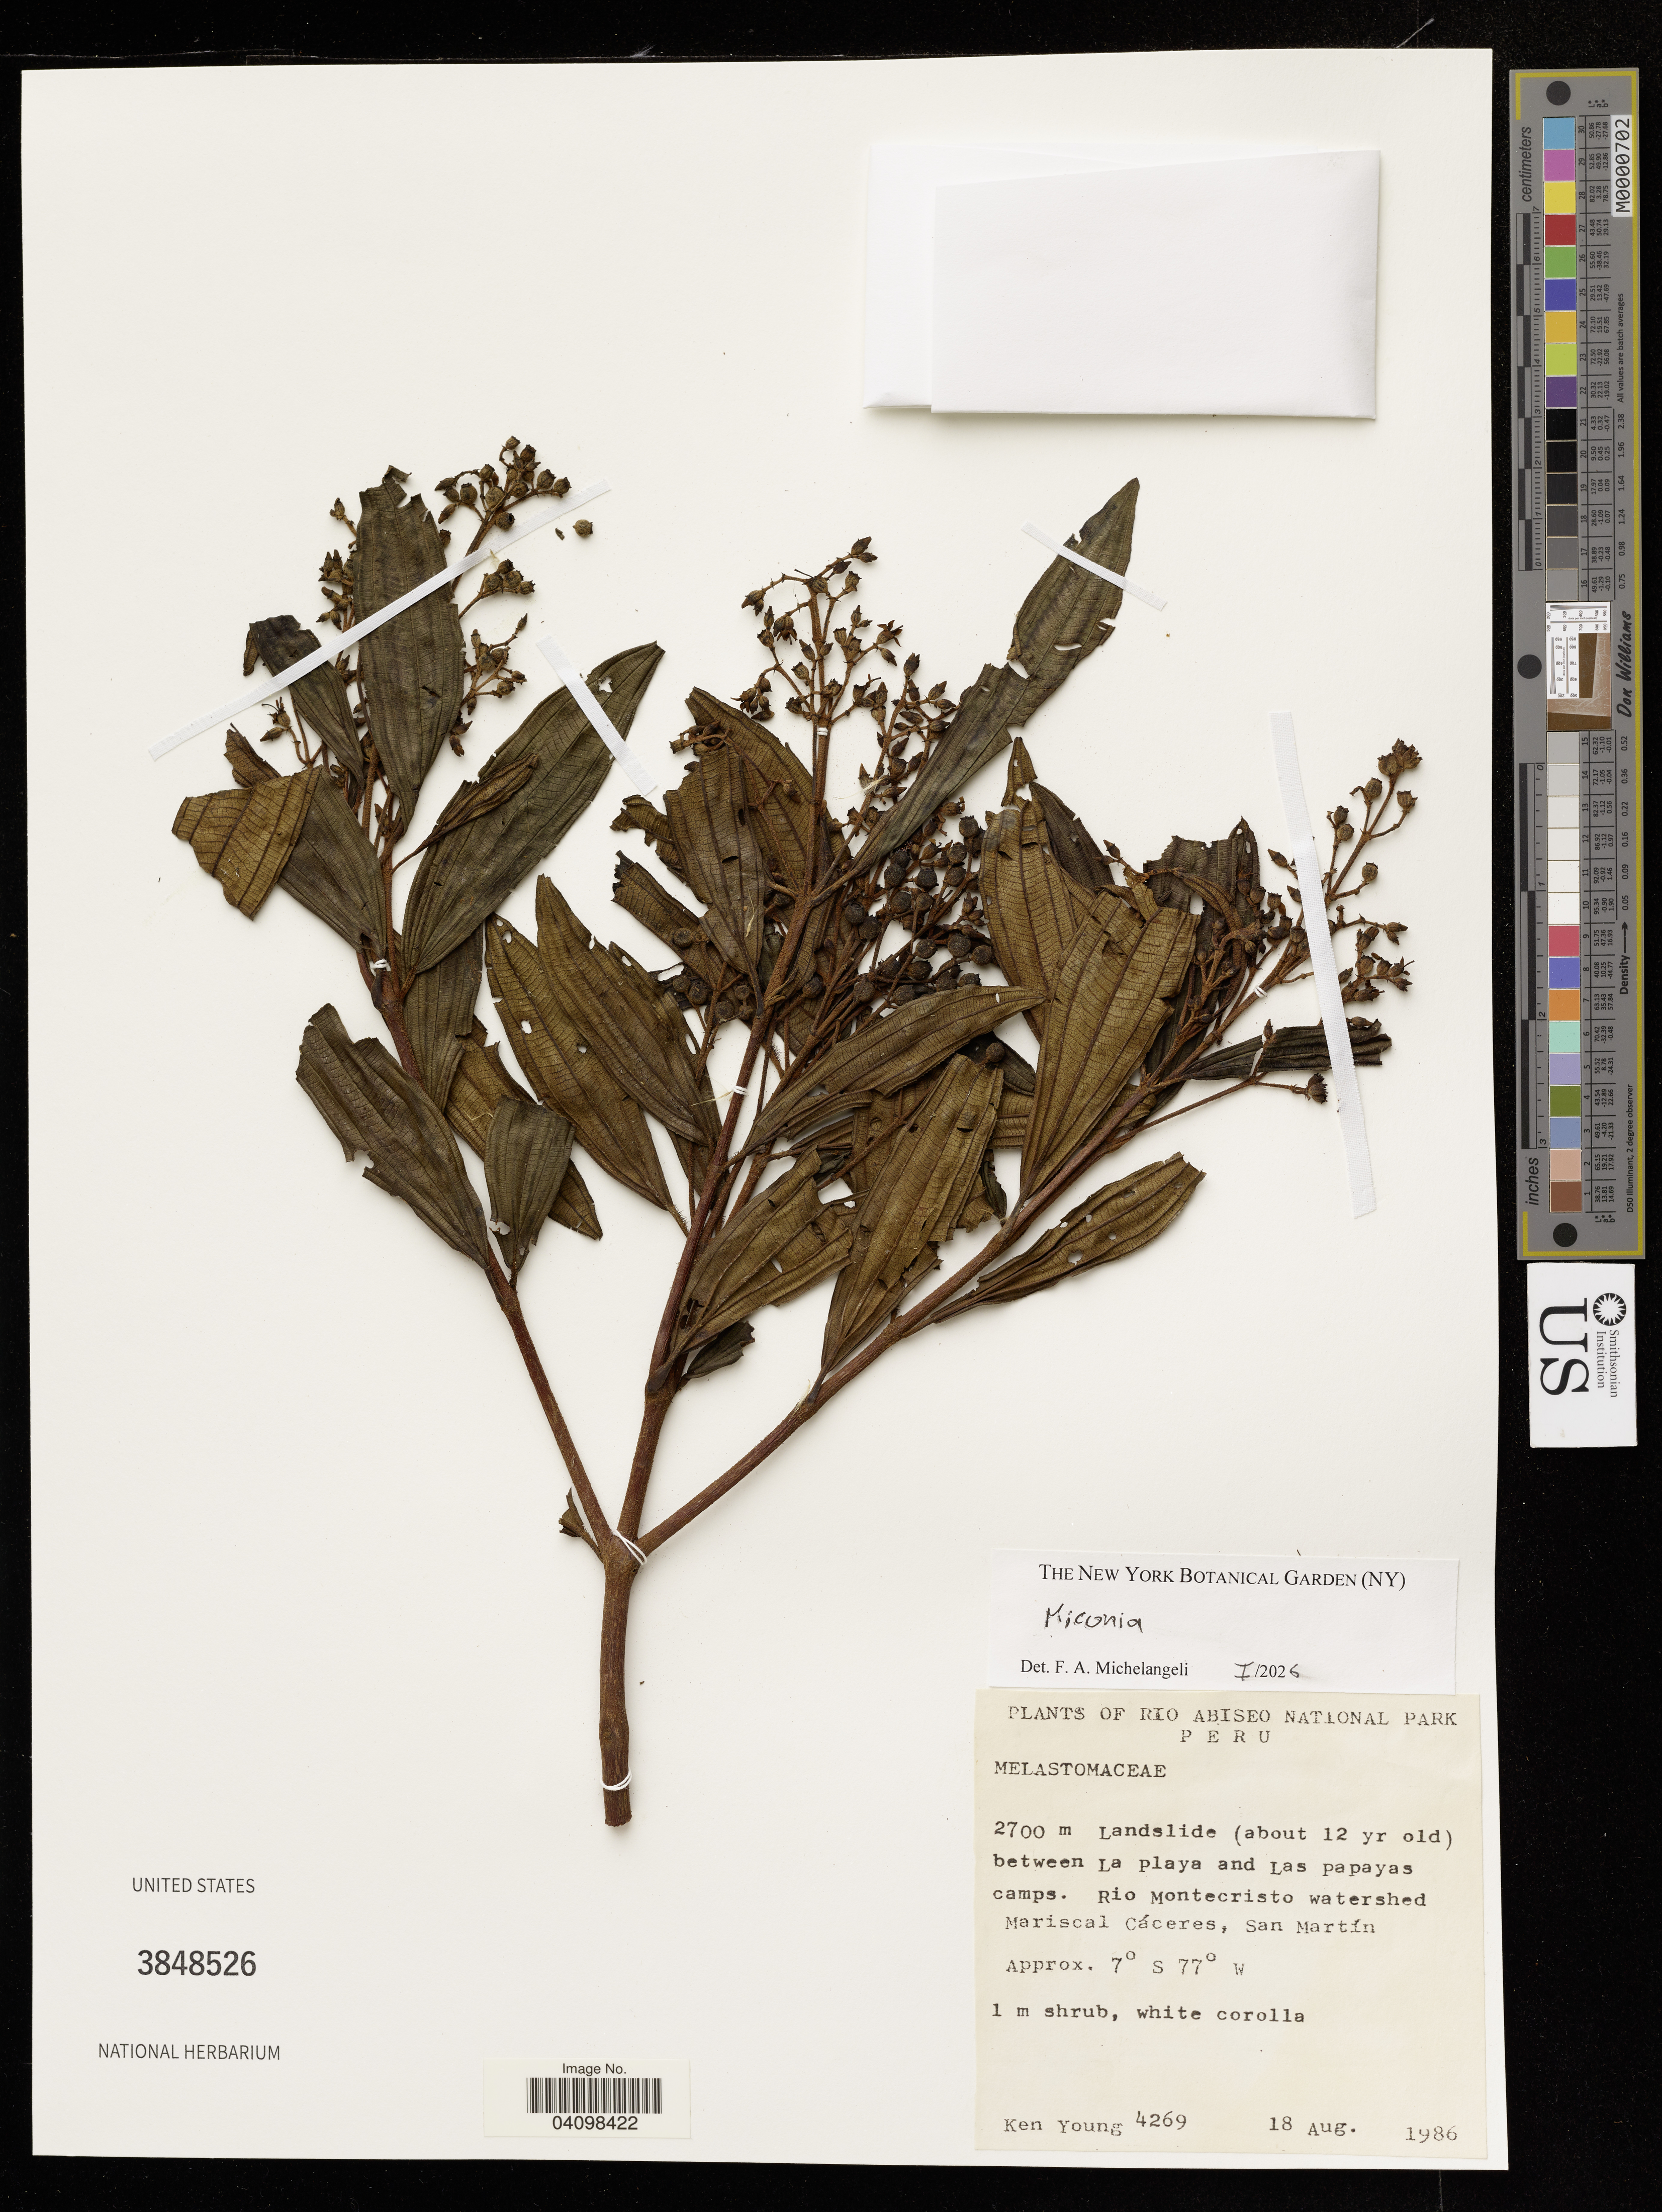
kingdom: Plantae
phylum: Tracheophyta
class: Magnoliopsida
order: Myrtales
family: Melastomataceae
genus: Miconia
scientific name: Miconia sp.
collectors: K. Young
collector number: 4269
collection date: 1986-08-18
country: Peru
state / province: San Martin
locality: Rio Abiseo National Park. Between La playa and Las papayas camps. Rio Montecristo watershed Mariscal Caceres.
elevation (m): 2700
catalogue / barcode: US 3848526